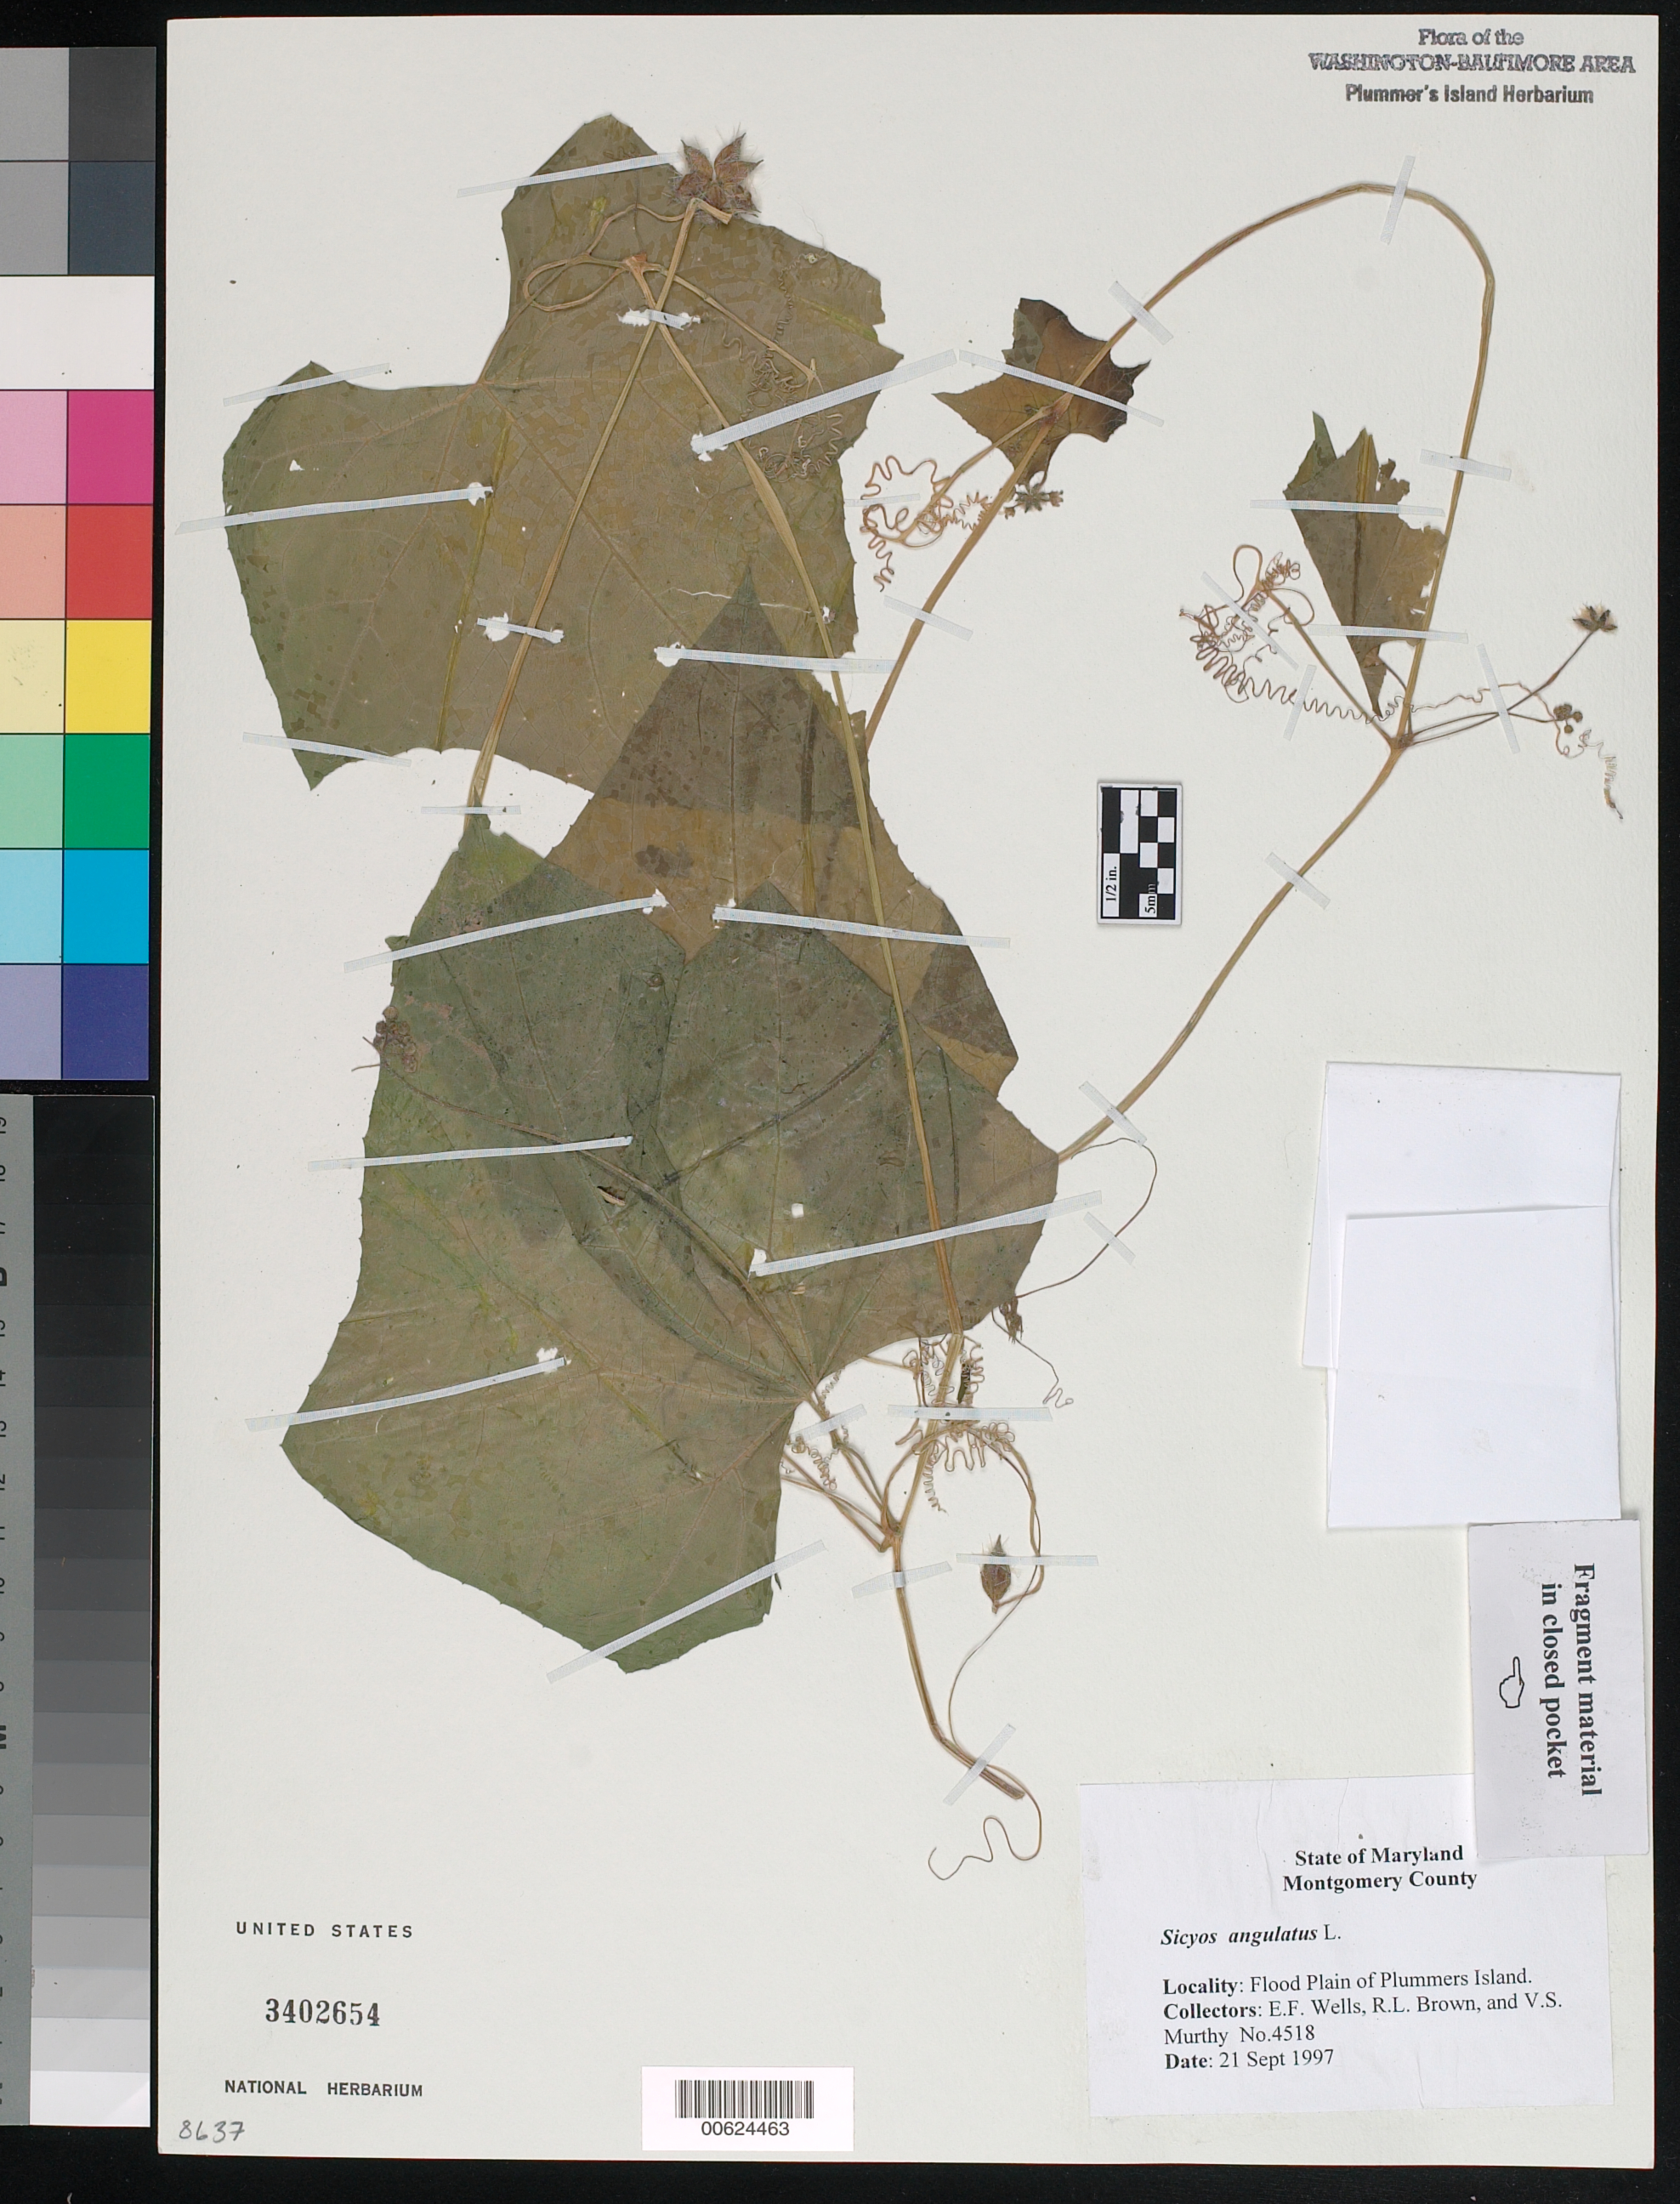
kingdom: Plantae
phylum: Tracheophyta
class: Magnoliopsida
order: Cucurbitales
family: Cucurbitaceae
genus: Sicyos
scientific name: Sicyos angulatus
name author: L.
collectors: E. F. Wells, R. L. Brown & V. S. Murthy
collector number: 4518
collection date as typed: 21 Sep 1997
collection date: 1997-09-21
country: United States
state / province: Maryland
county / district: Montgomery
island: Plummers Island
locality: Flood plain of Plummers Island Plummers Island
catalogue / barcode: US 3402654